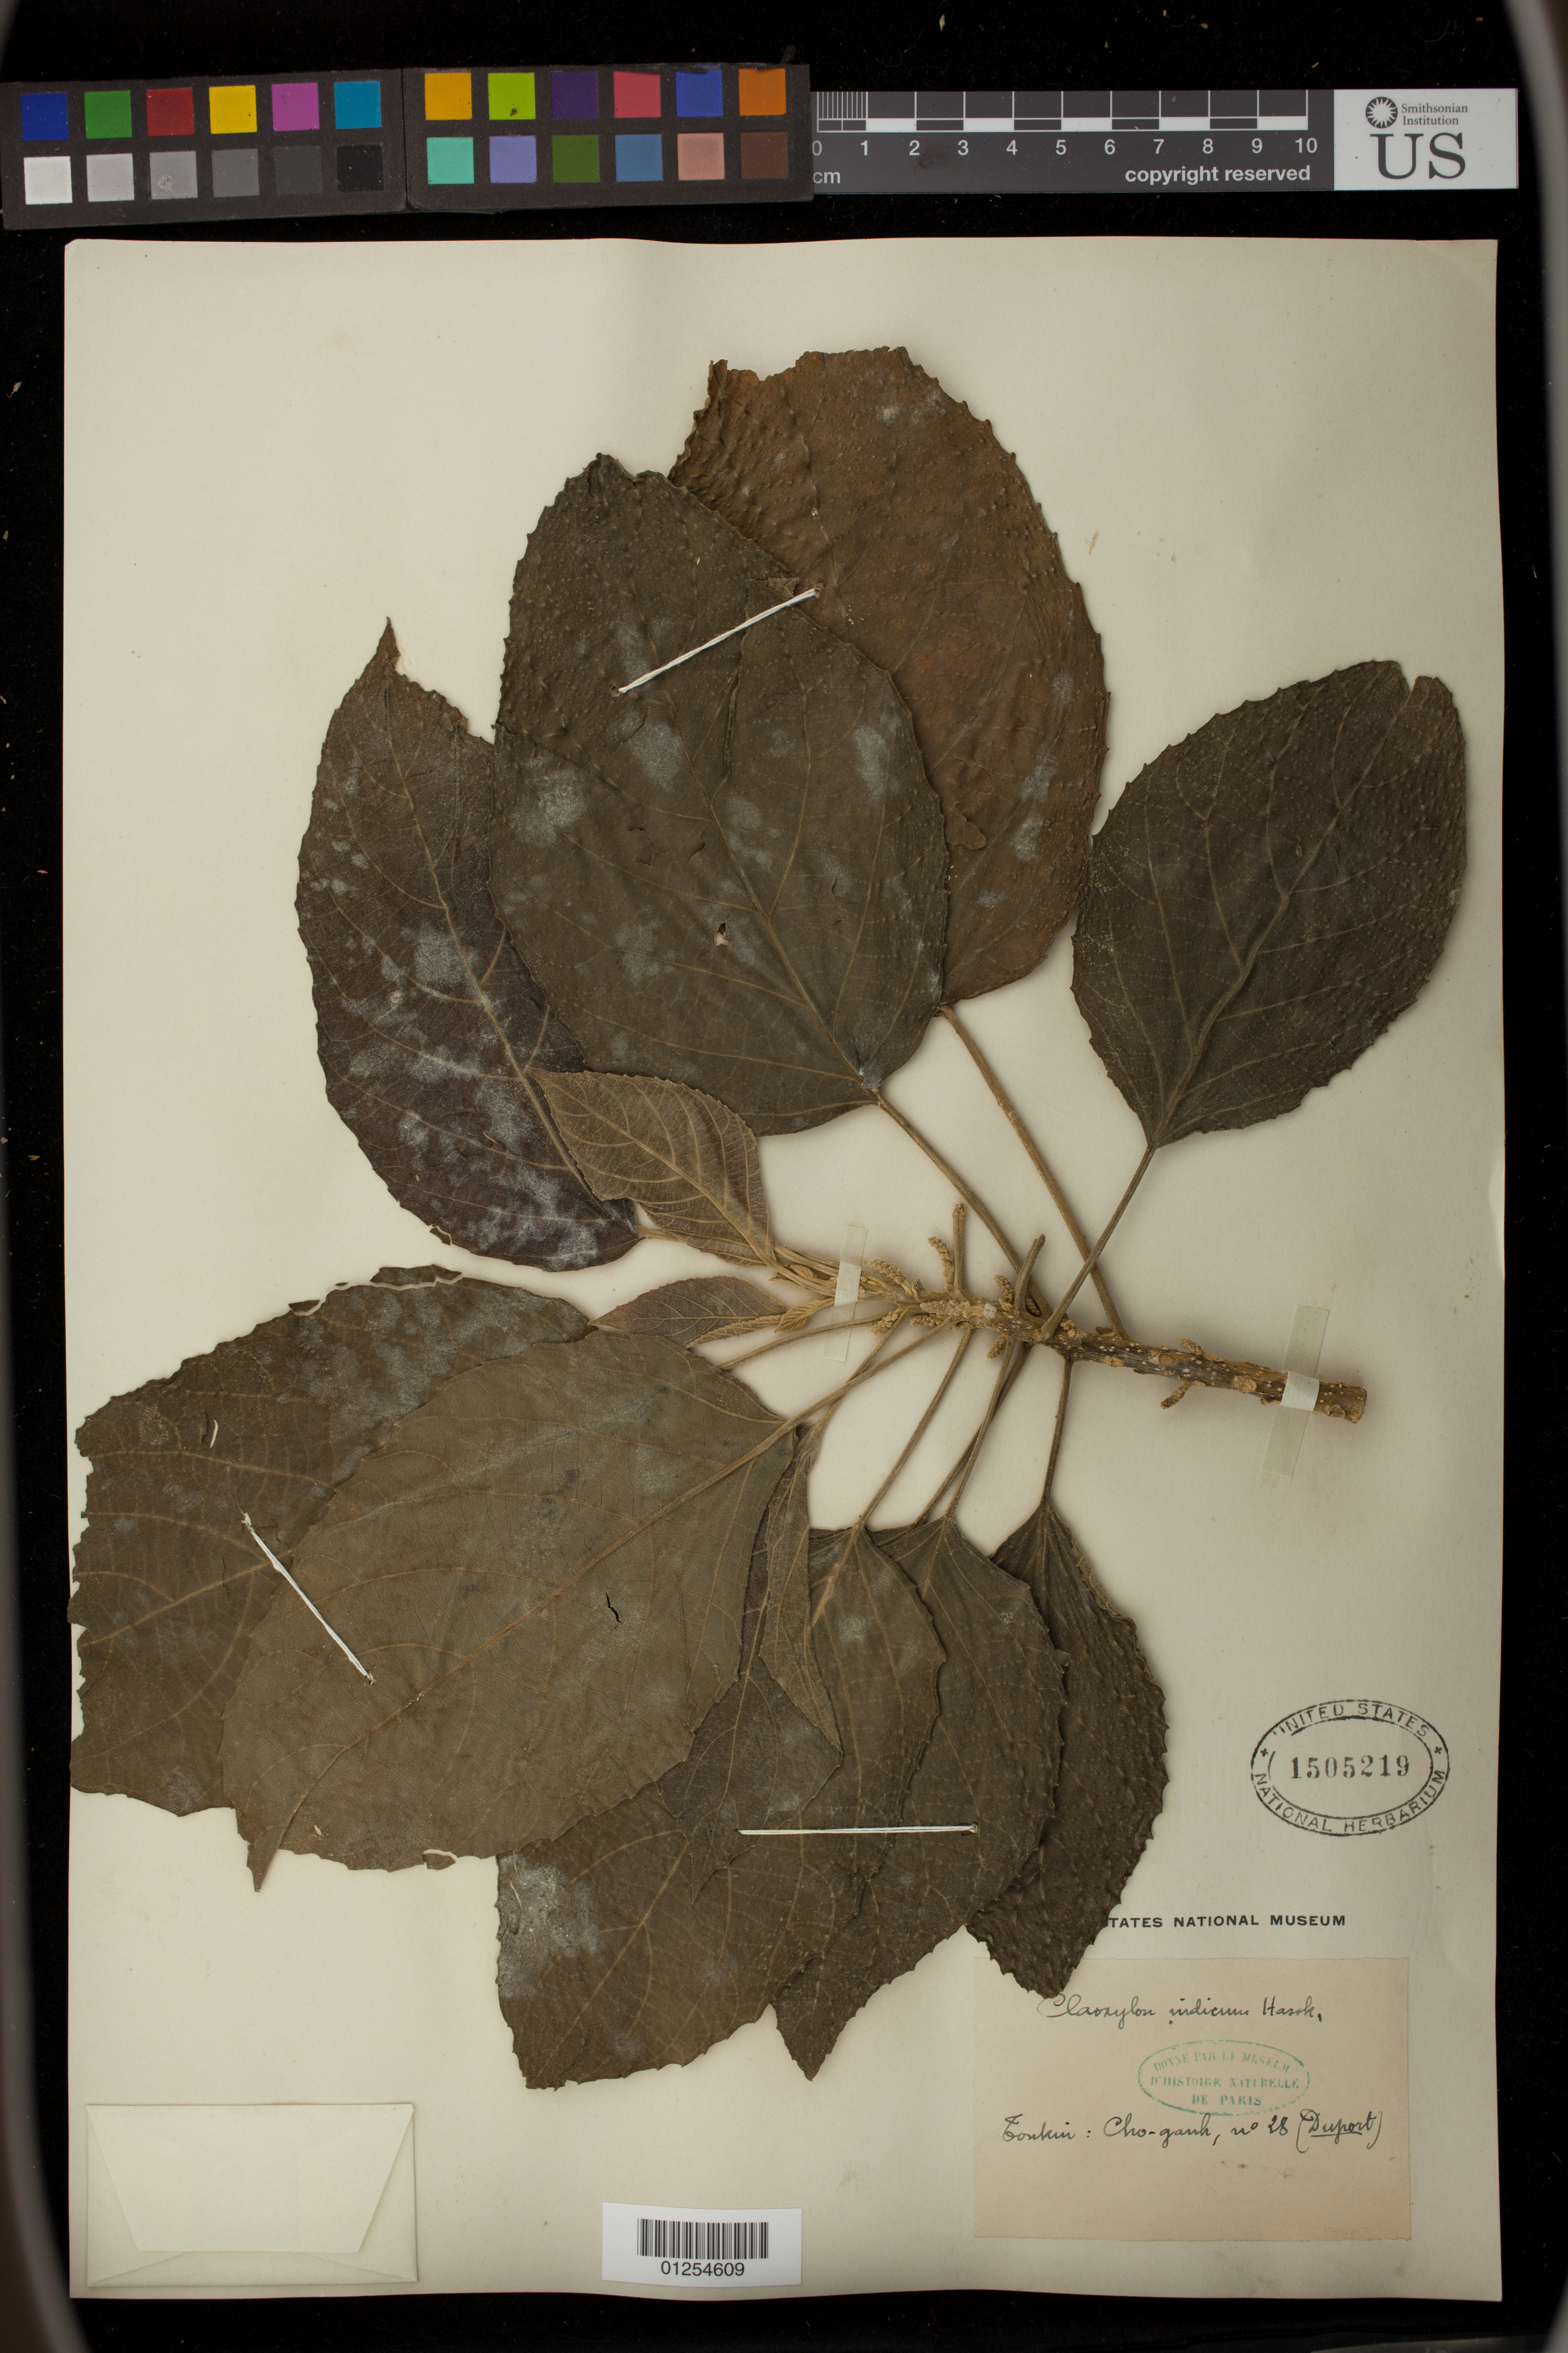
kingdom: Plantae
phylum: Tracheophyta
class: Magnoliopsida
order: Malpighiales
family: Euphorbiaceae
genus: Claoxylon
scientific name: Claoxylon indicum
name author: (Reinw. ex Blume) Hassk.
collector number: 28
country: Vietnam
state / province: Ninh Bình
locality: Tonkin [Northern Viet Nam], Cho-ganh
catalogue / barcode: US 1505219